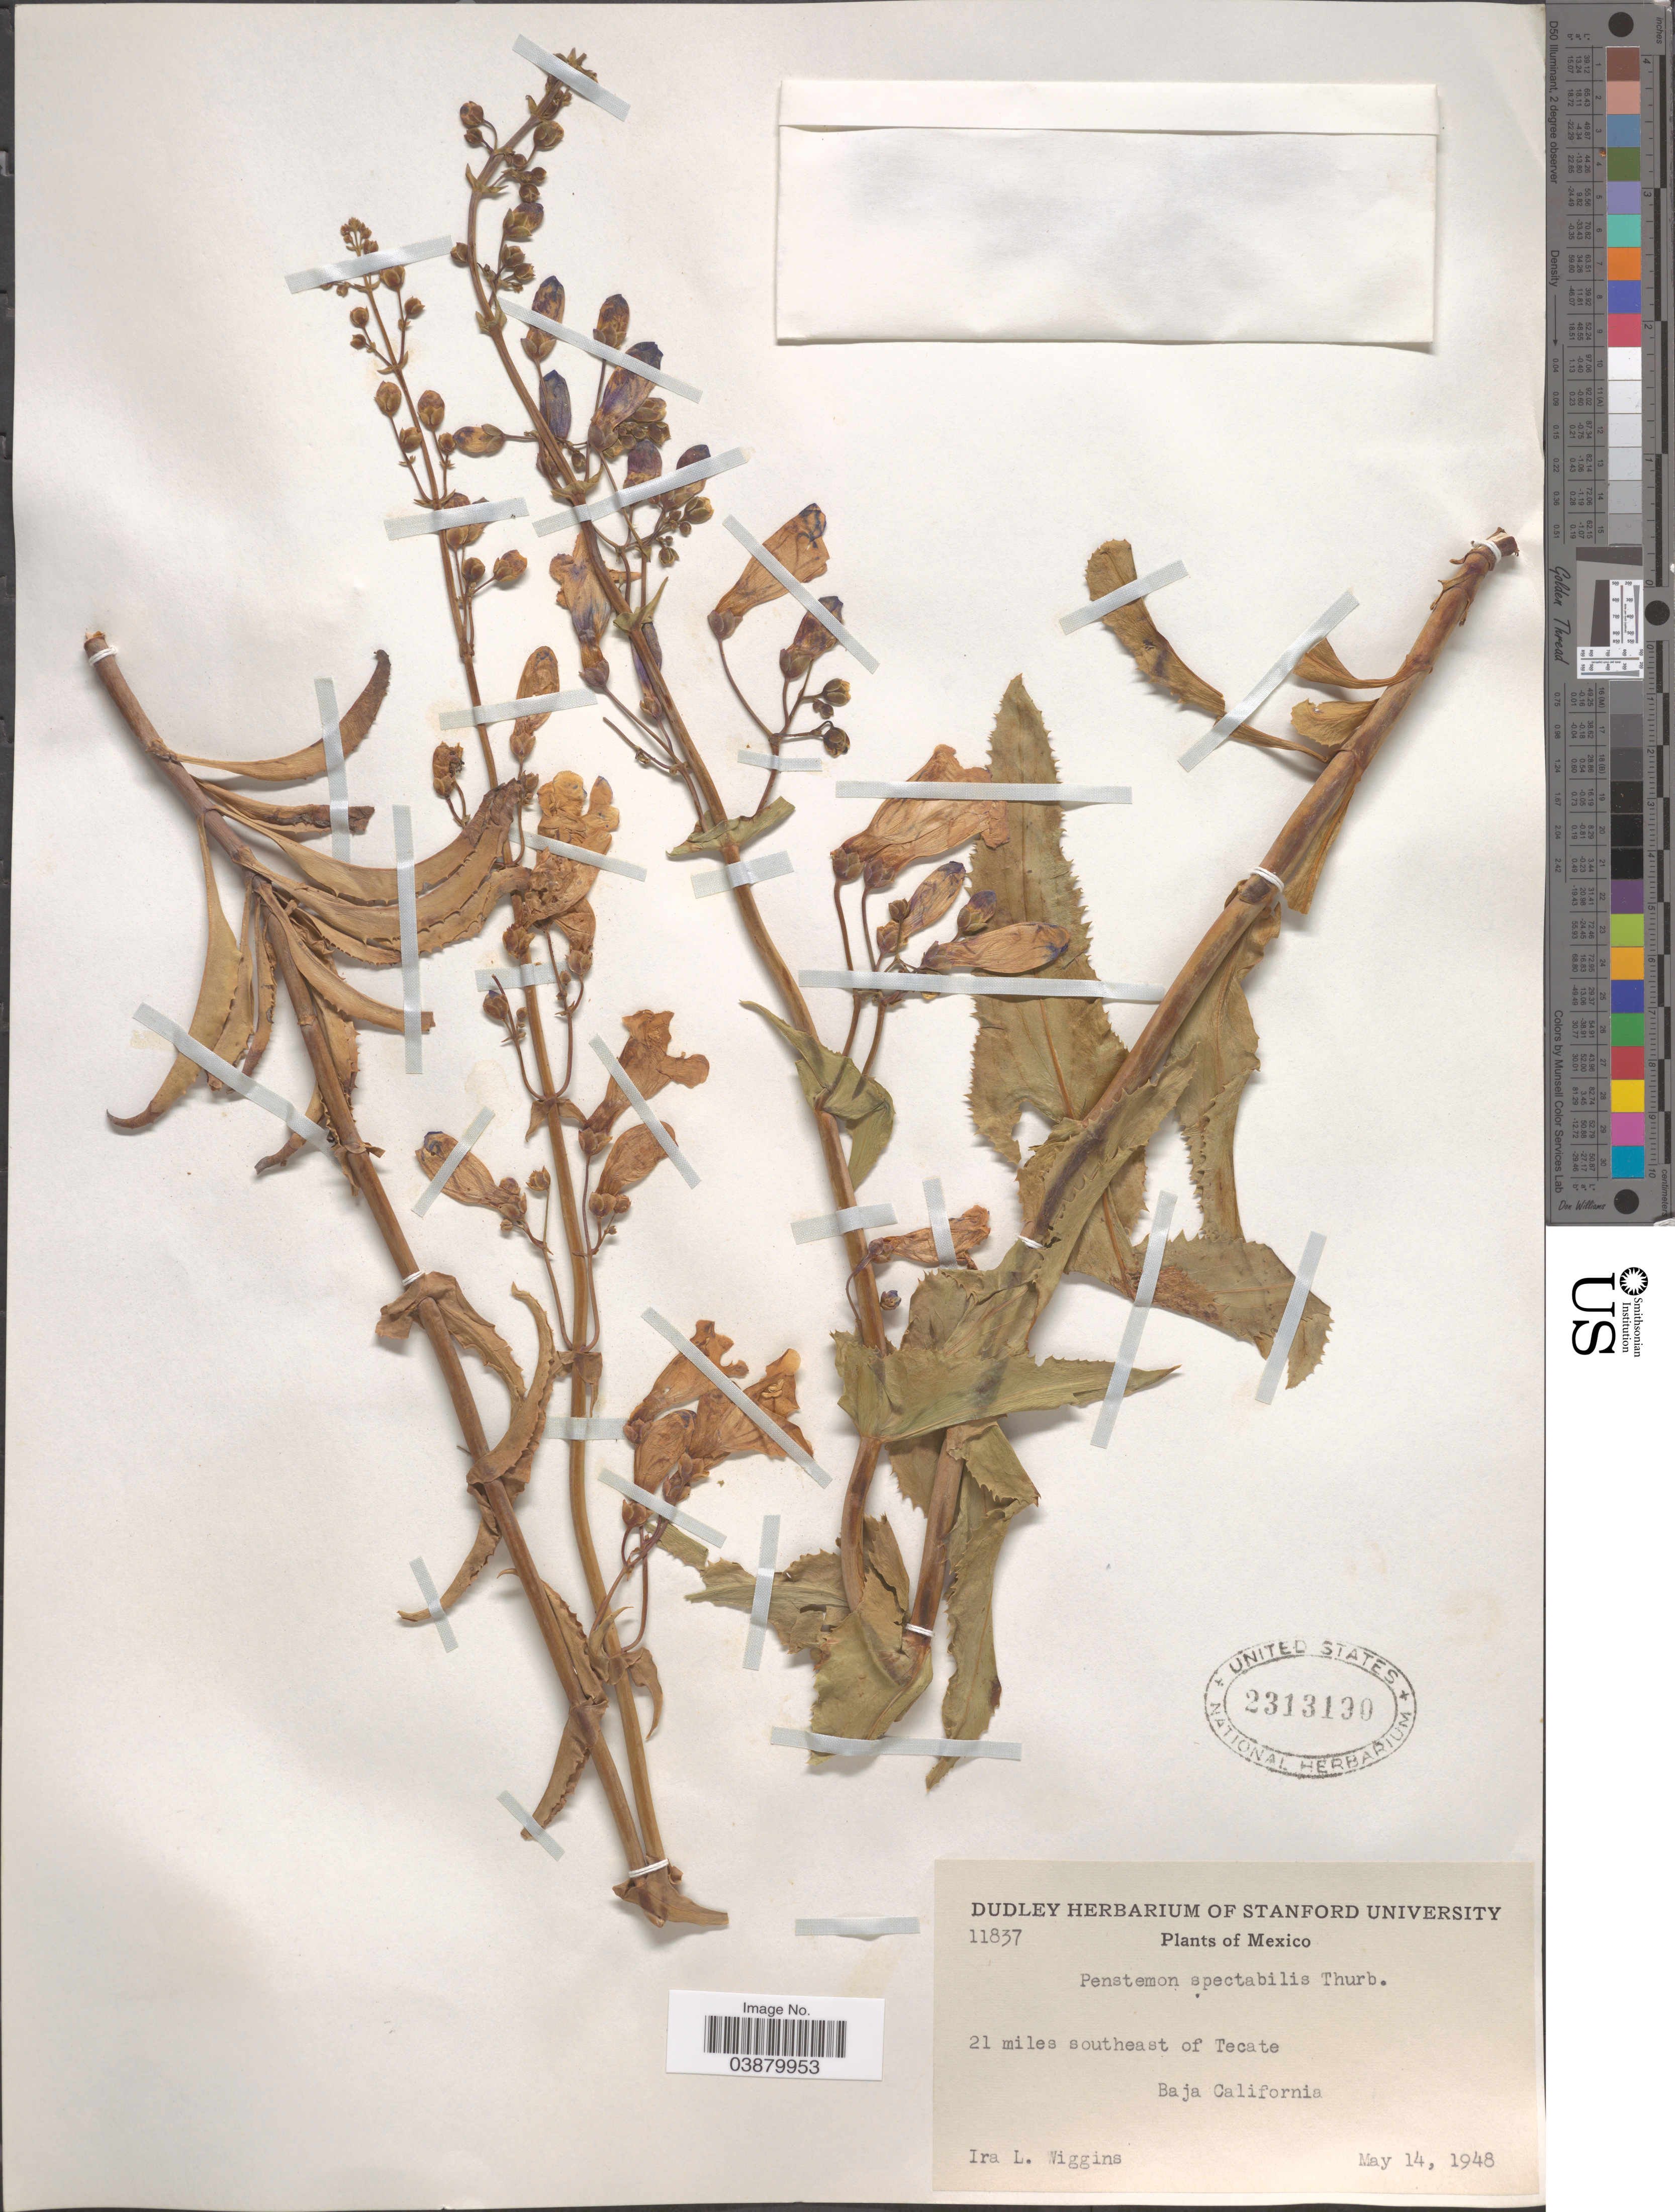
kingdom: Plantae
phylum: Tracheophyta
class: Magnoliopsida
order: Lamiales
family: Plantaginaceae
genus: Penstemon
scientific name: Penstemon spectabilis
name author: Thurb. ex Torr. & A. Gray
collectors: I. L. Wiggins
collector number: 11837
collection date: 1948-05-14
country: Mexico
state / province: Baja California Norte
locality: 21 miles southeast of Tecate.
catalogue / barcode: US 2313130